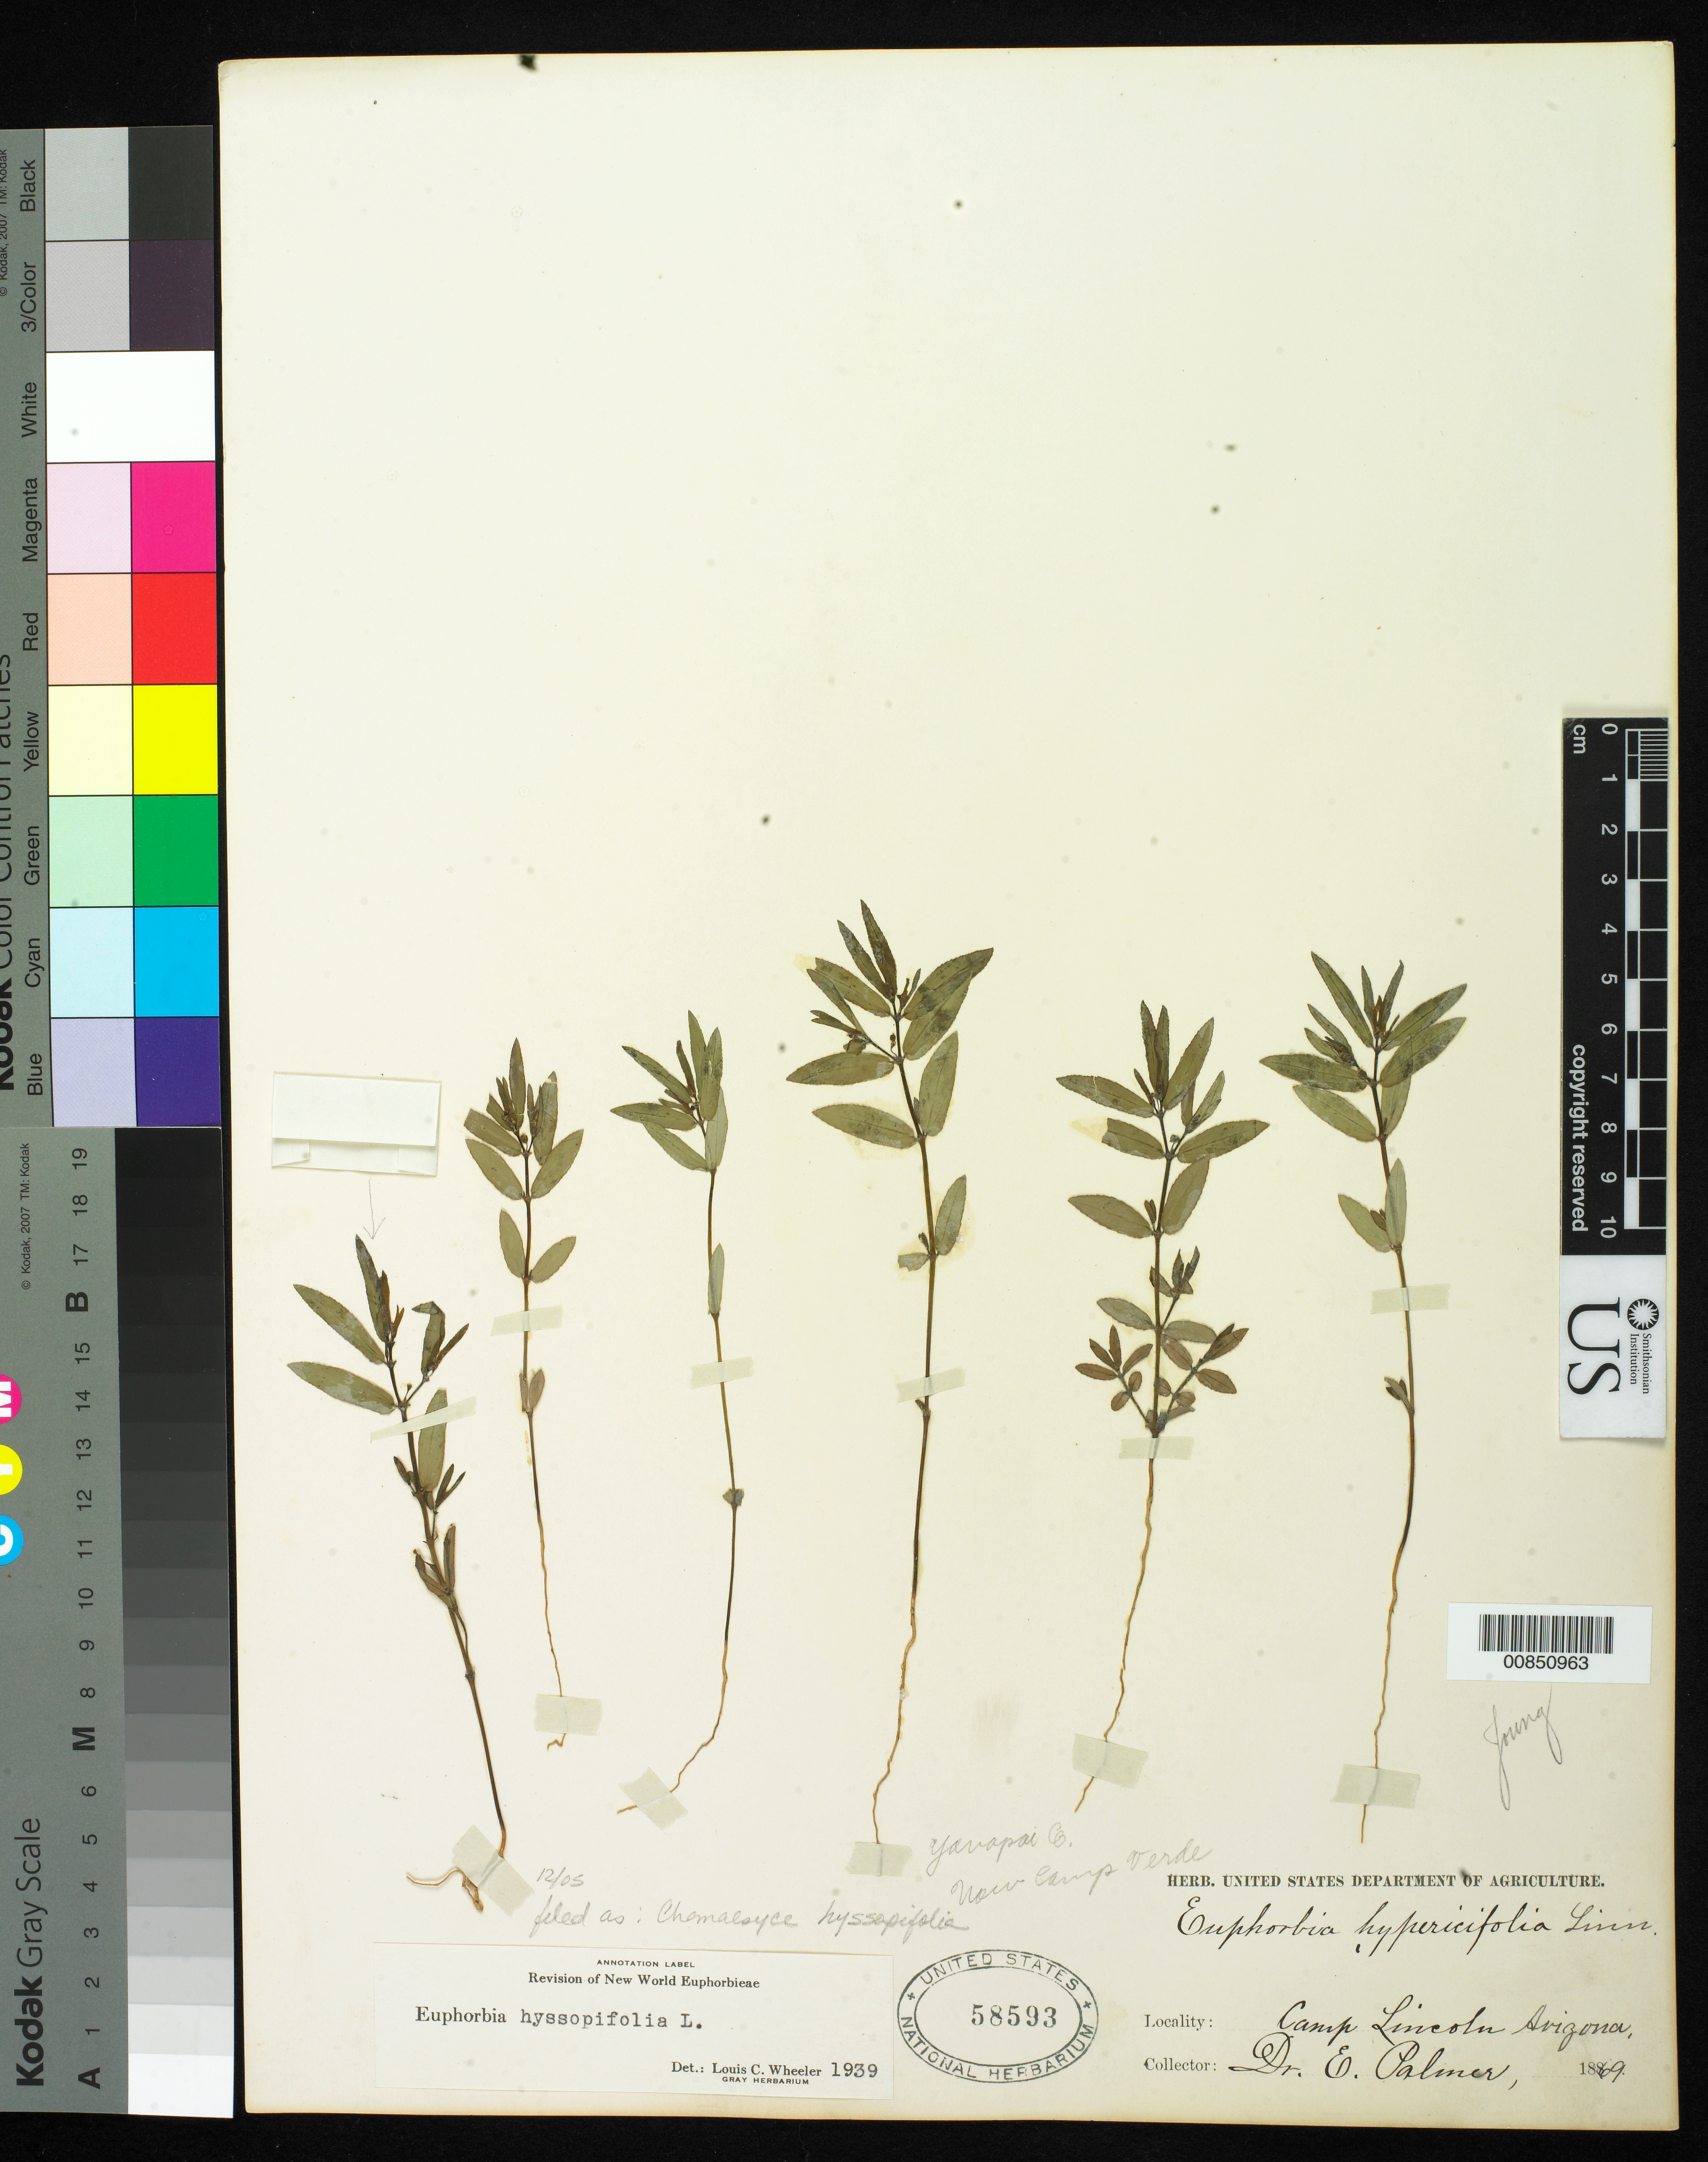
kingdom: Plantae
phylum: Tracheophyta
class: Magnoliopsida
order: Malpighiales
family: Euphorbiaceae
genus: Chamaesyce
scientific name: Chamaesyce hyssopifolia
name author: (L.) Small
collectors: E. Palmer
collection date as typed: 1869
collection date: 1869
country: United States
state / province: Arizona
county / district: Yavapai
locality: Camp Lincoln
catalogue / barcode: US 58593